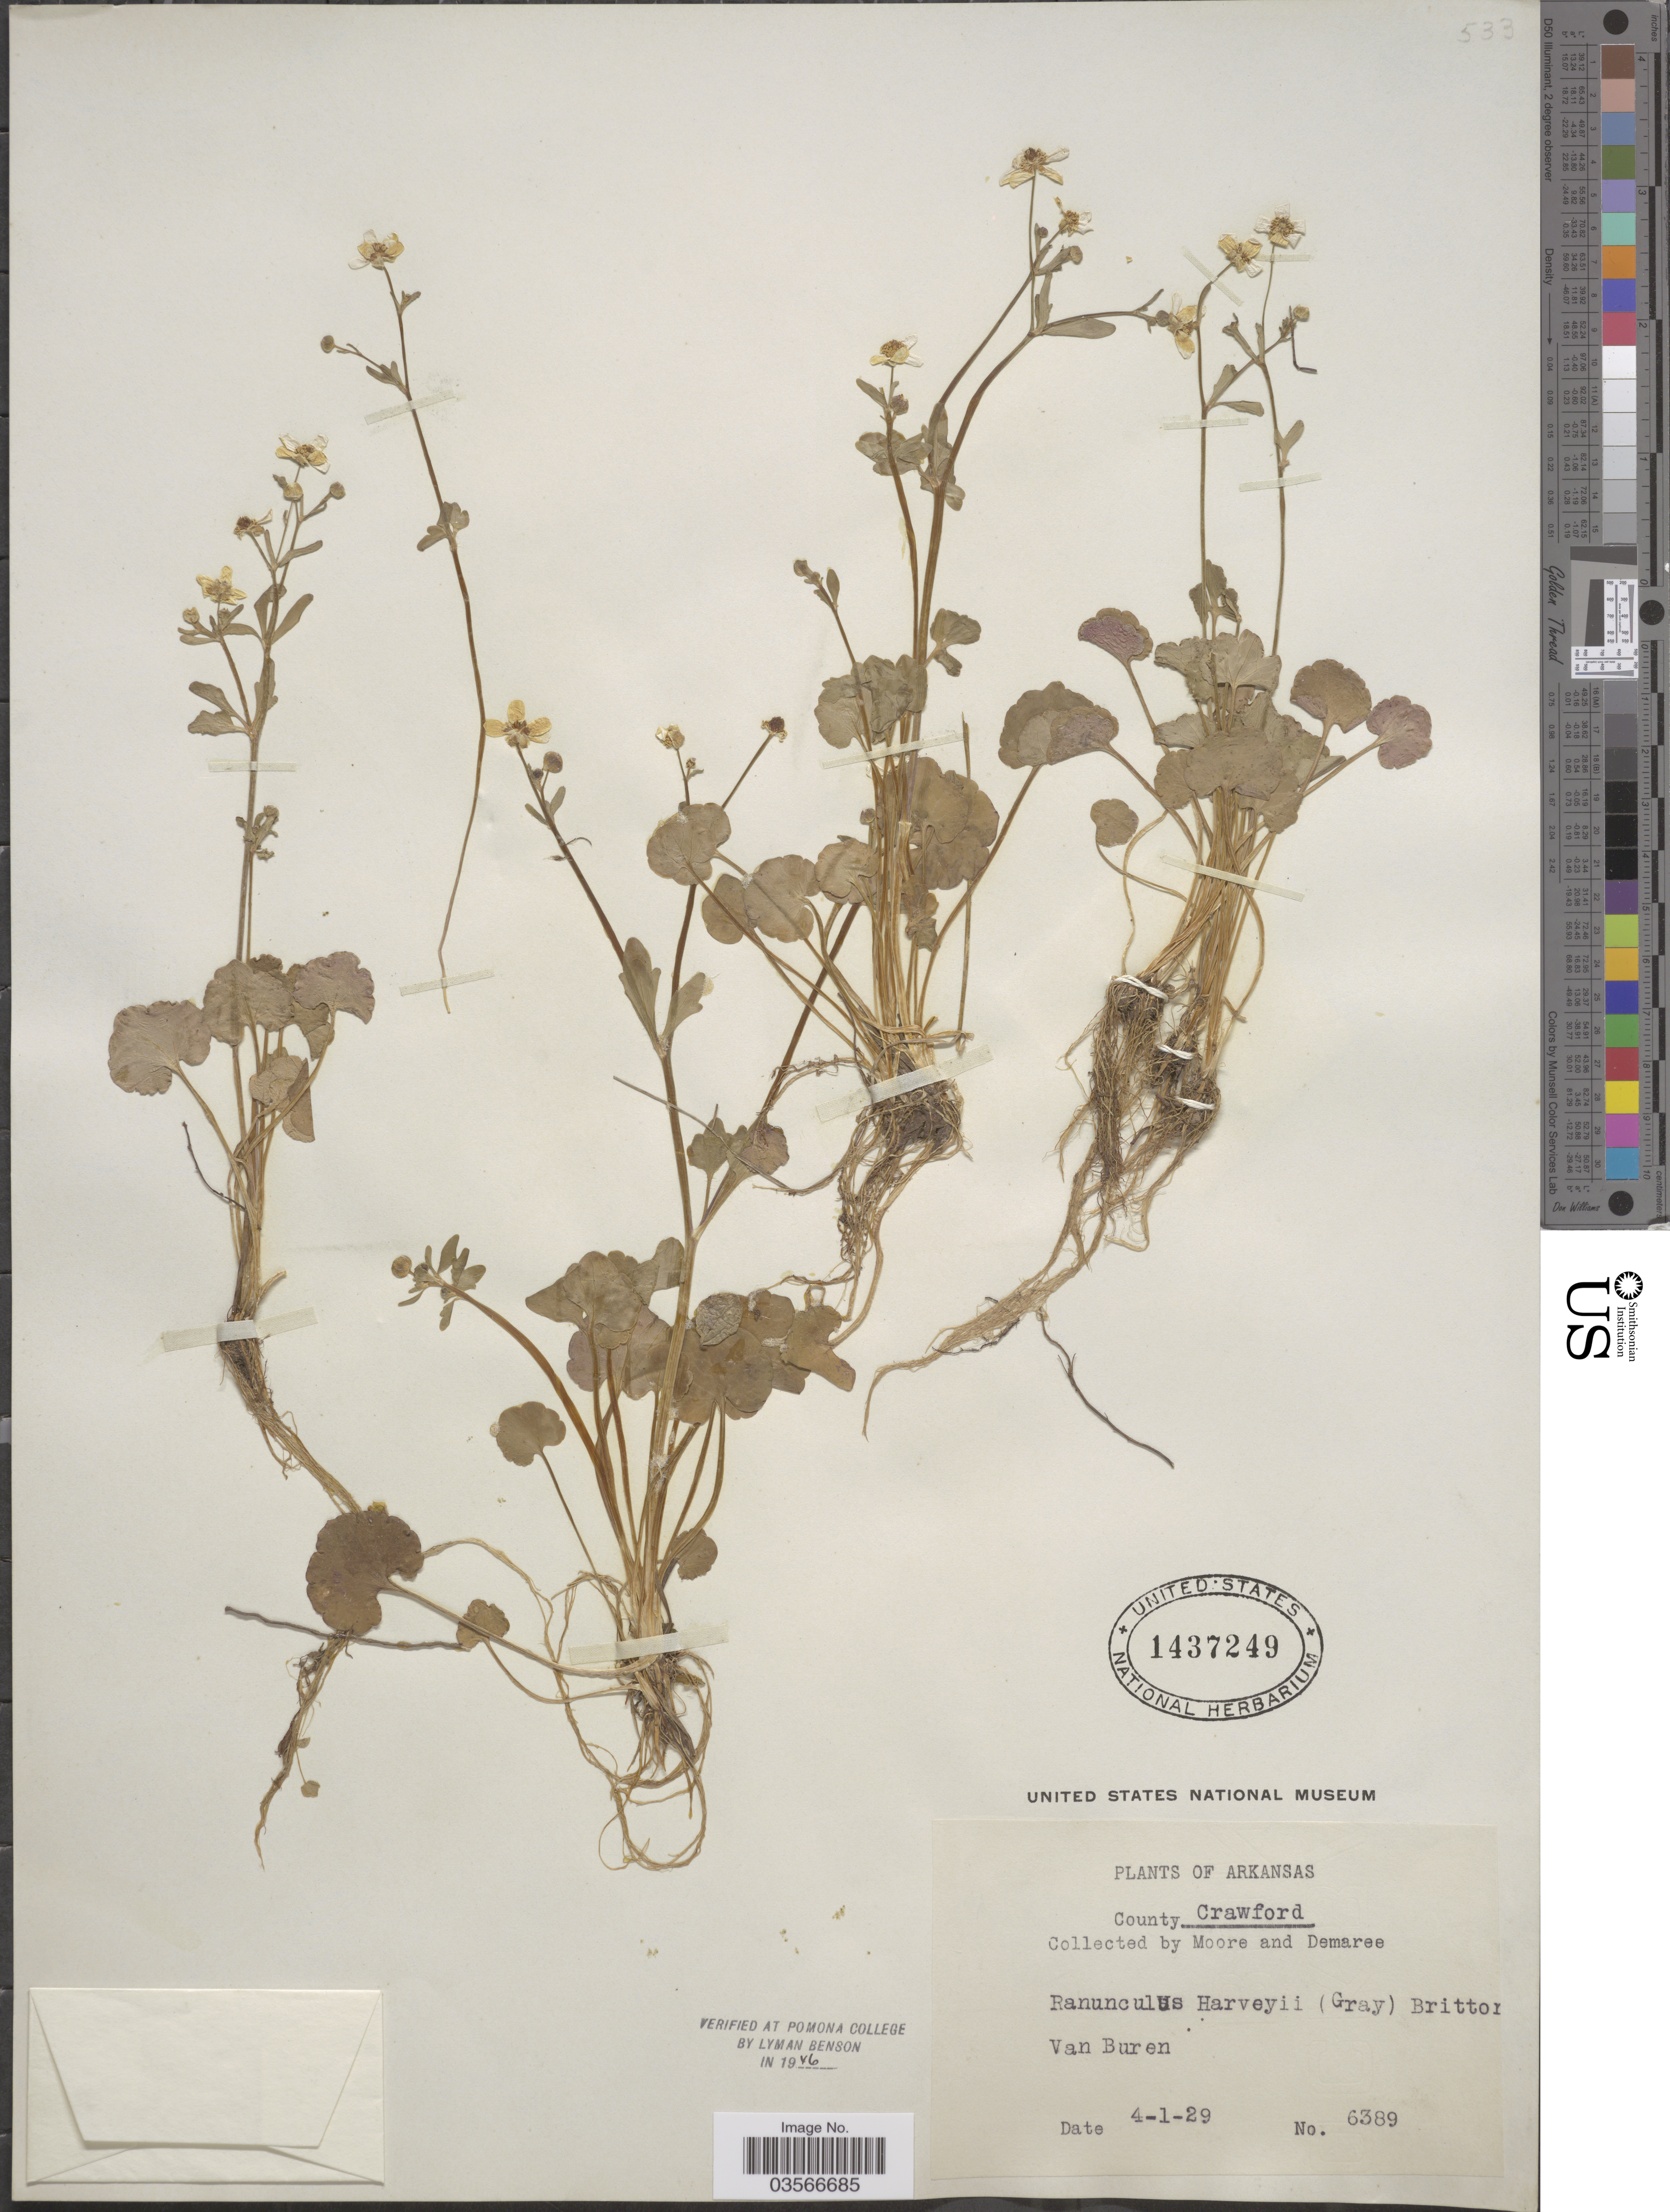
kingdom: Plantae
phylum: Tracheophyta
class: Magnoliopsida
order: Ranunculales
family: Ranunculaceae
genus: Ranunculus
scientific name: Ranunculus harveyi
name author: (A. Gray) Britton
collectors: -. Moore & -. Demaree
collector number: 6389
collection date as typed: Transcribed d/m/y: 1/4/29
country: United States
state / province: Arkansas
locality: County Crawford. Van Buren.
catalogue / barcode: US 1437249